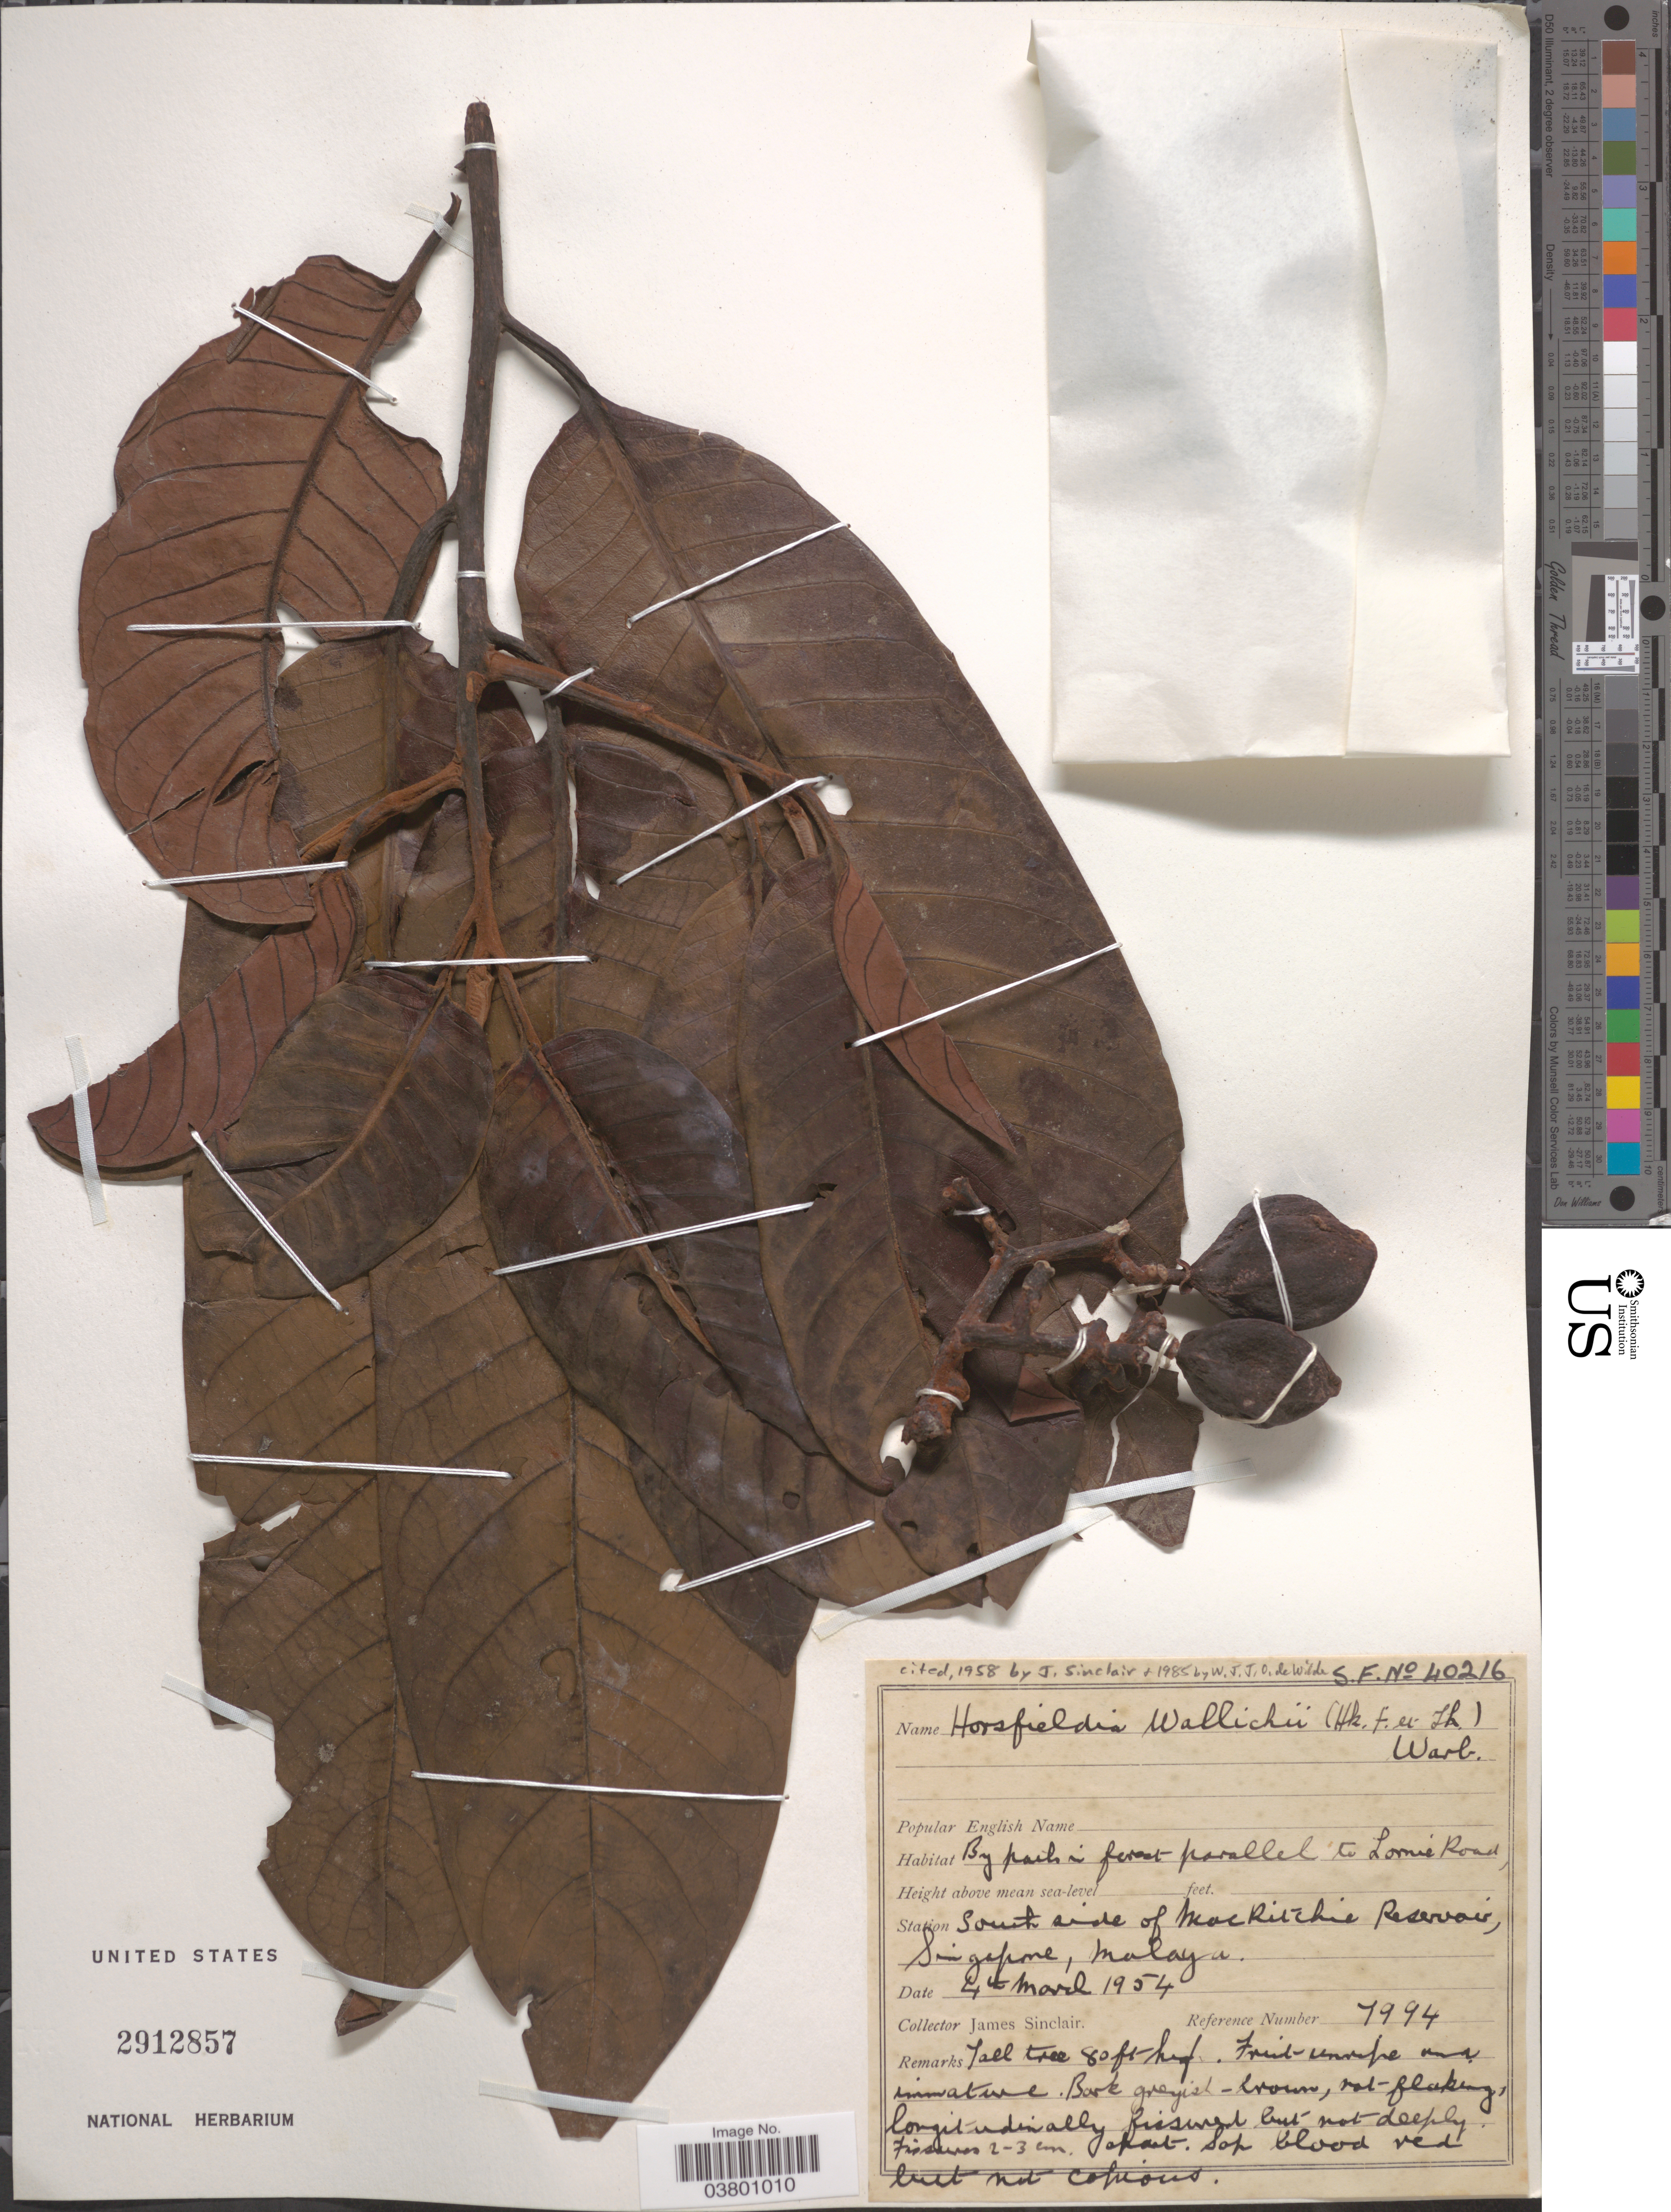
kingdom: Plantae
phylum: Tracheophyta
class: Magnoliopsida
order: Magnoliales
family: Myristicaceae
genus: Horsfieldia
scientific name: Horsfieldia wallichii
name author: Warb.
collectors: J. Sinclair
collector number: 7994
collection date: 1954-03-04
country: Singapore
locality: Station South side of MacRitchie Reservoir, Singapore, Malaya.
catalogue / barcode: US 2912857